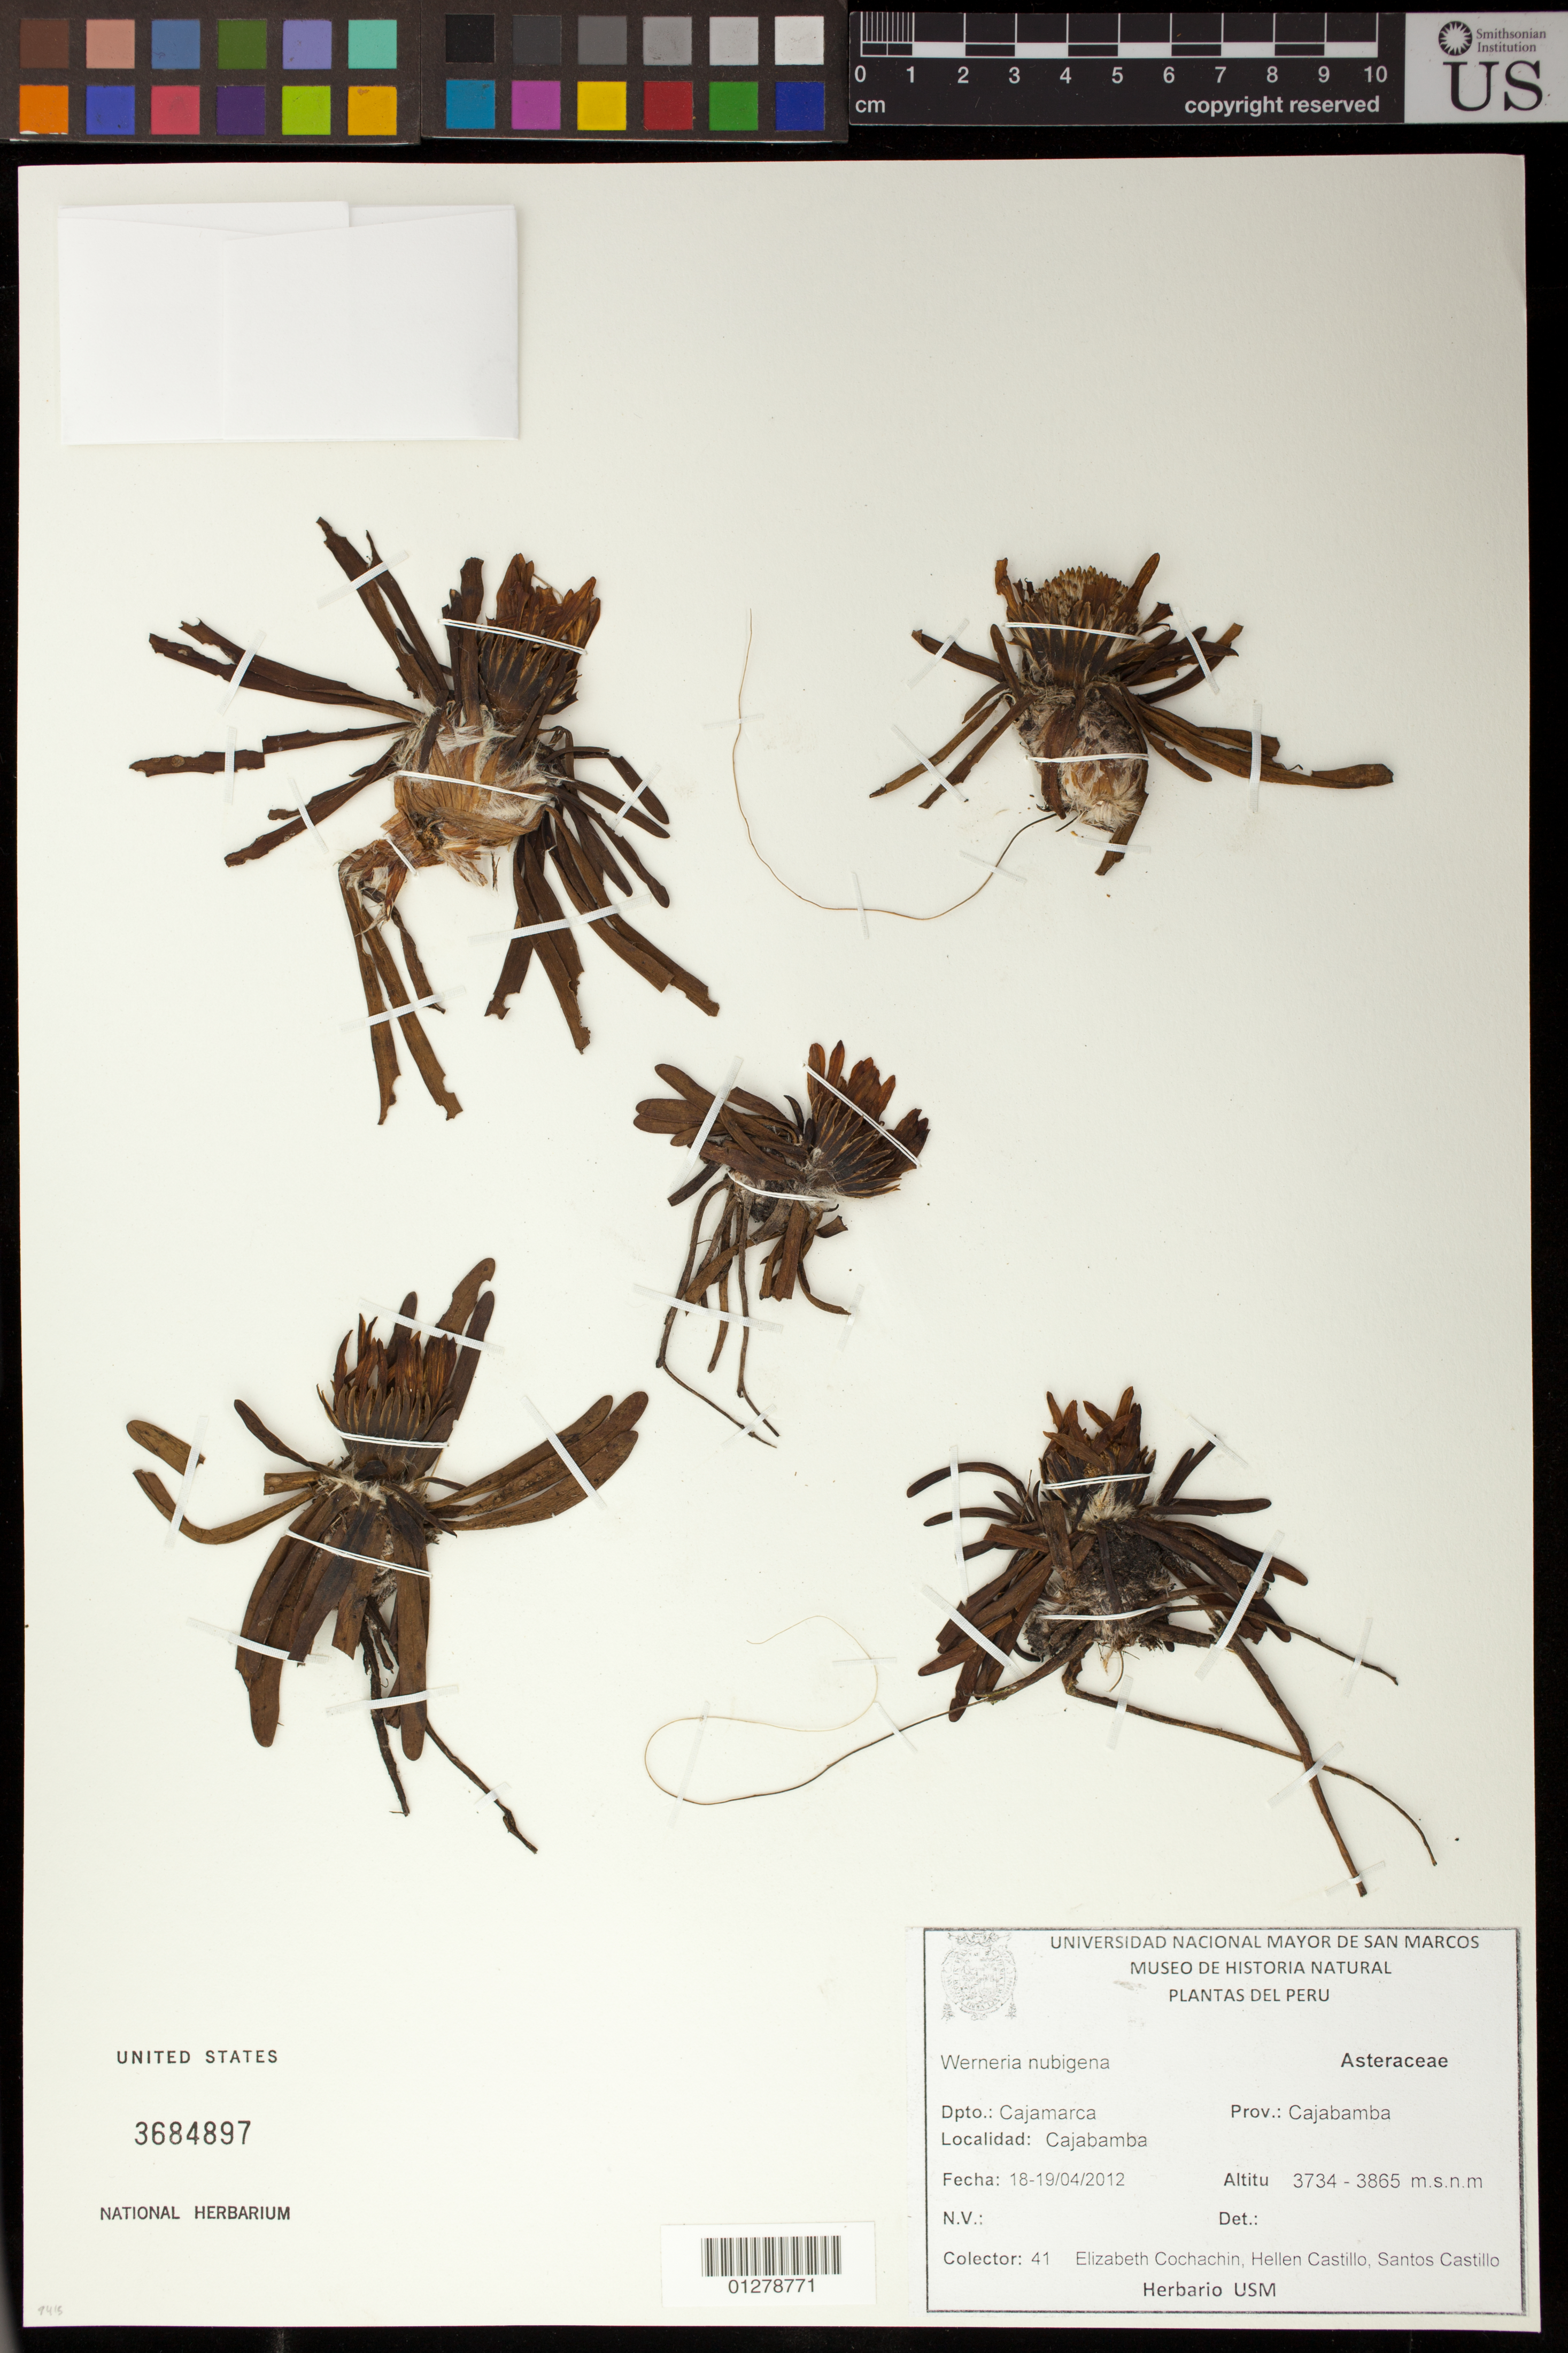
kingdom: Plantae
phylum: Tracheophyta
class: Magnoliopsida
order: Asterales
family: Asteraceae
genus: Werneria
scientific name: Werneria nubigena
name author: Kunth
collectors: E. Cochachin Guerrero, H. Castillo & S. Castillo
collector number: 41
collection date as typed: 18019 April 2012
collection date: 2012-04-18/2012-04-19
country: Peru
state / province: Cajamarca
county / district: Cajabamba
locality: Cajabamba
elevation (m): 3734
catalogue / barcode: US 3684897